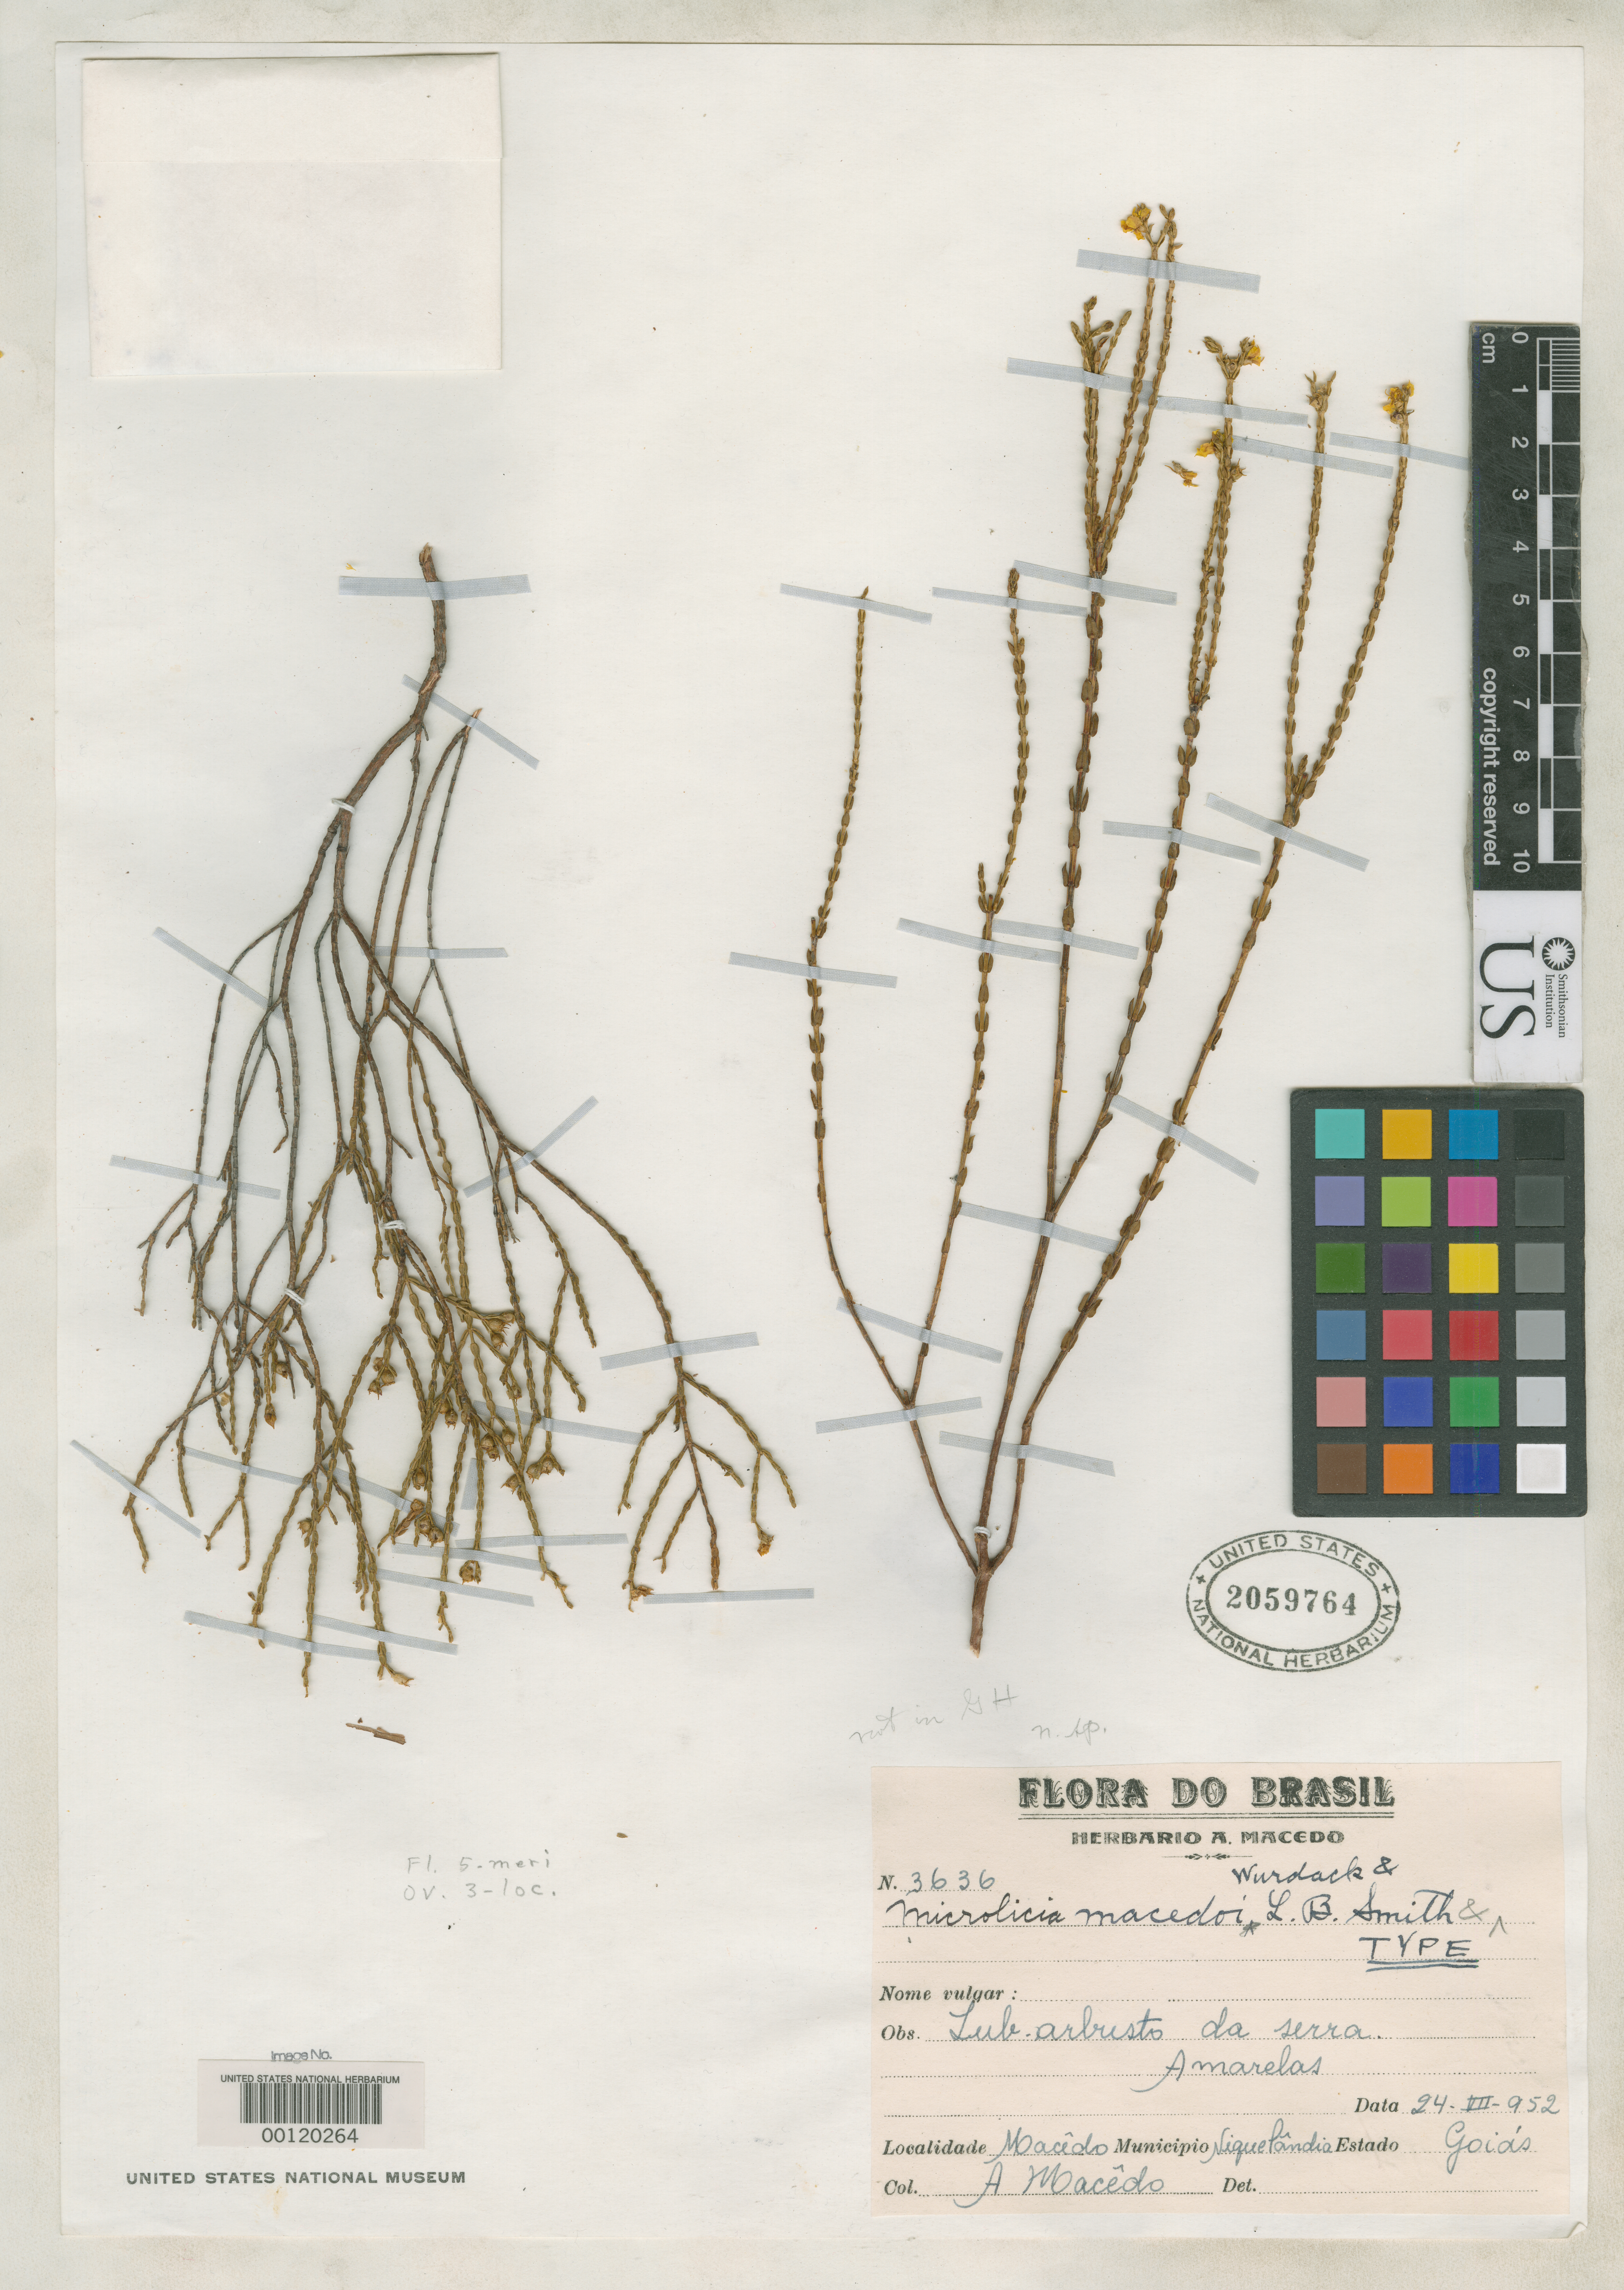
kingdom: Plantae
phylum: Tracheophyta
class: Magnoliopsida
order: Myrtales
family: Melastomataceae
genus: Microlicia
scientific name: Microlicia macedoi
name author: L.B. Sm. & Wurdack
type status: Holotype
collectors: A. Macedo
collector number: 3636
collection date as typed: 24 Jul 1952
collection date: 1952-07-24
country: Brazil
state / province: Goiás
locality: Amarelos.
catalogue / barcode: US 2059764